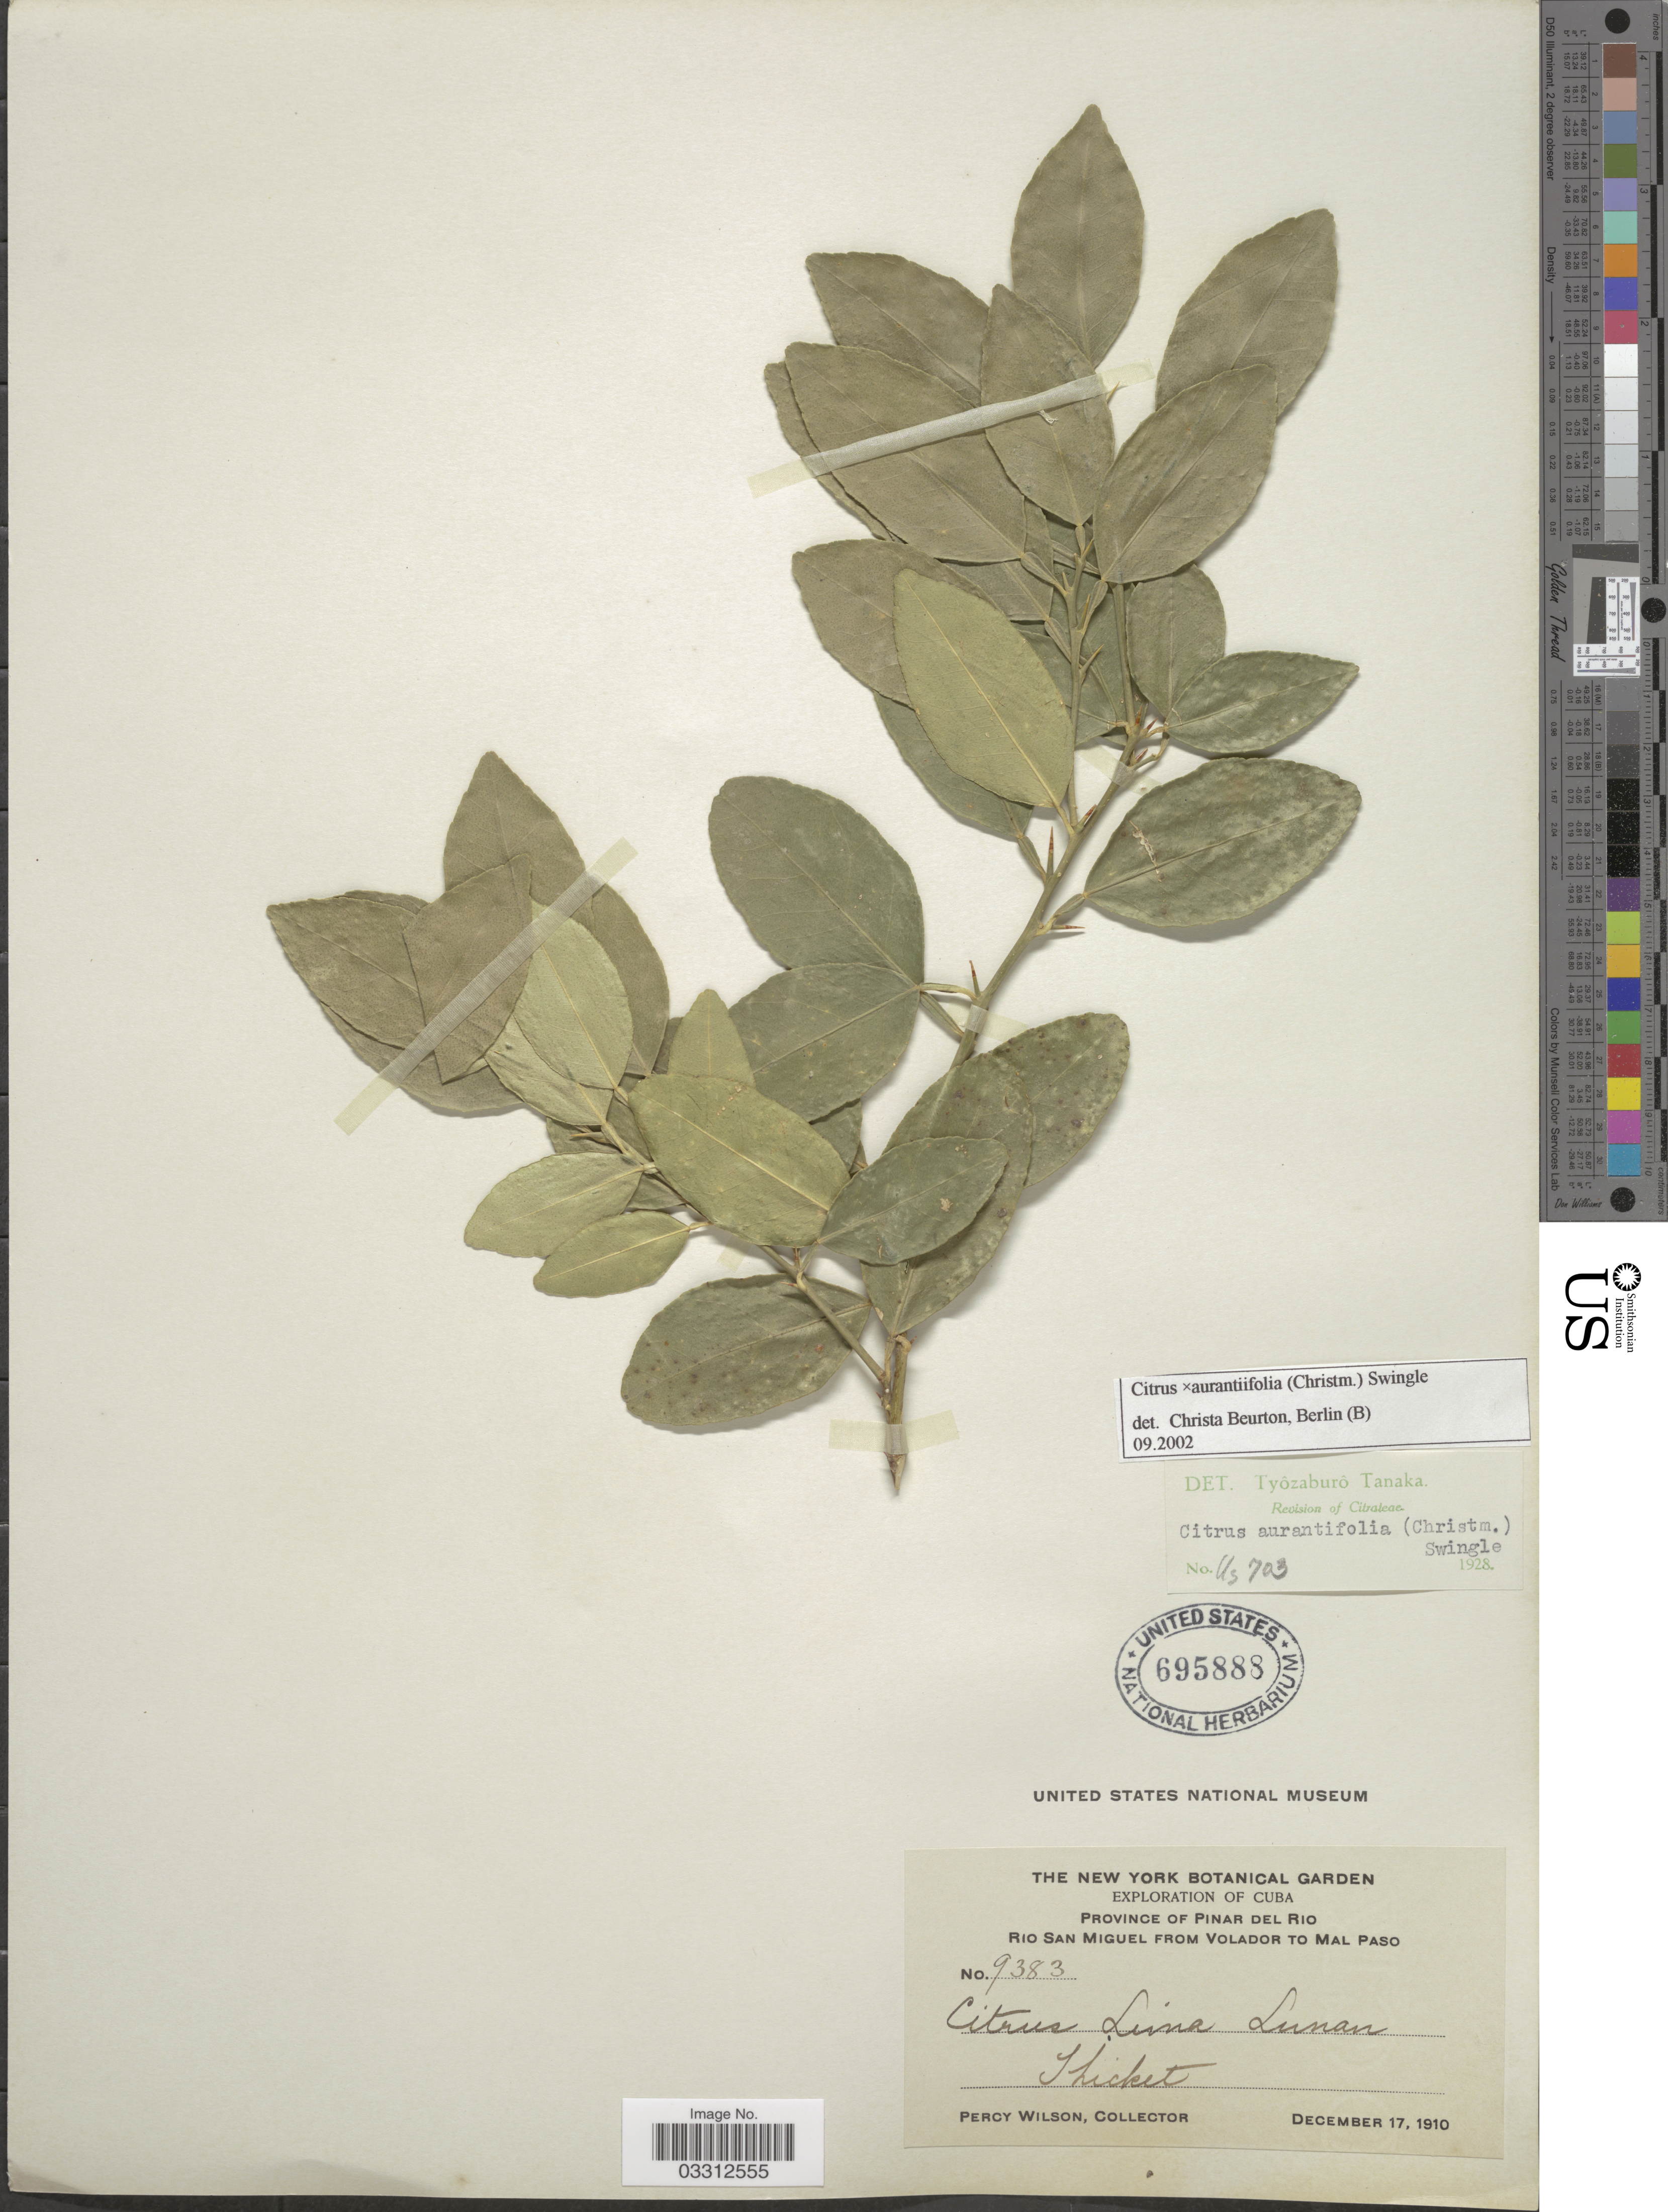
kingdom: Plantae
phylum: Tracheophyta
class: Magnoliopsida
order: Sapindales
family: Rutaceae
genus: Citrus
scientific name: Citrus x aurantifolia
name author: (Christm.) Swingle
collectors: P. Wilson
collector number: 9383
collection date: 1910-12-17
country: Cuba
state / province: Pinar del Río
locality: Rio San Miguel from Volador to Mal Paso.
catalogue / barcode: US 695888